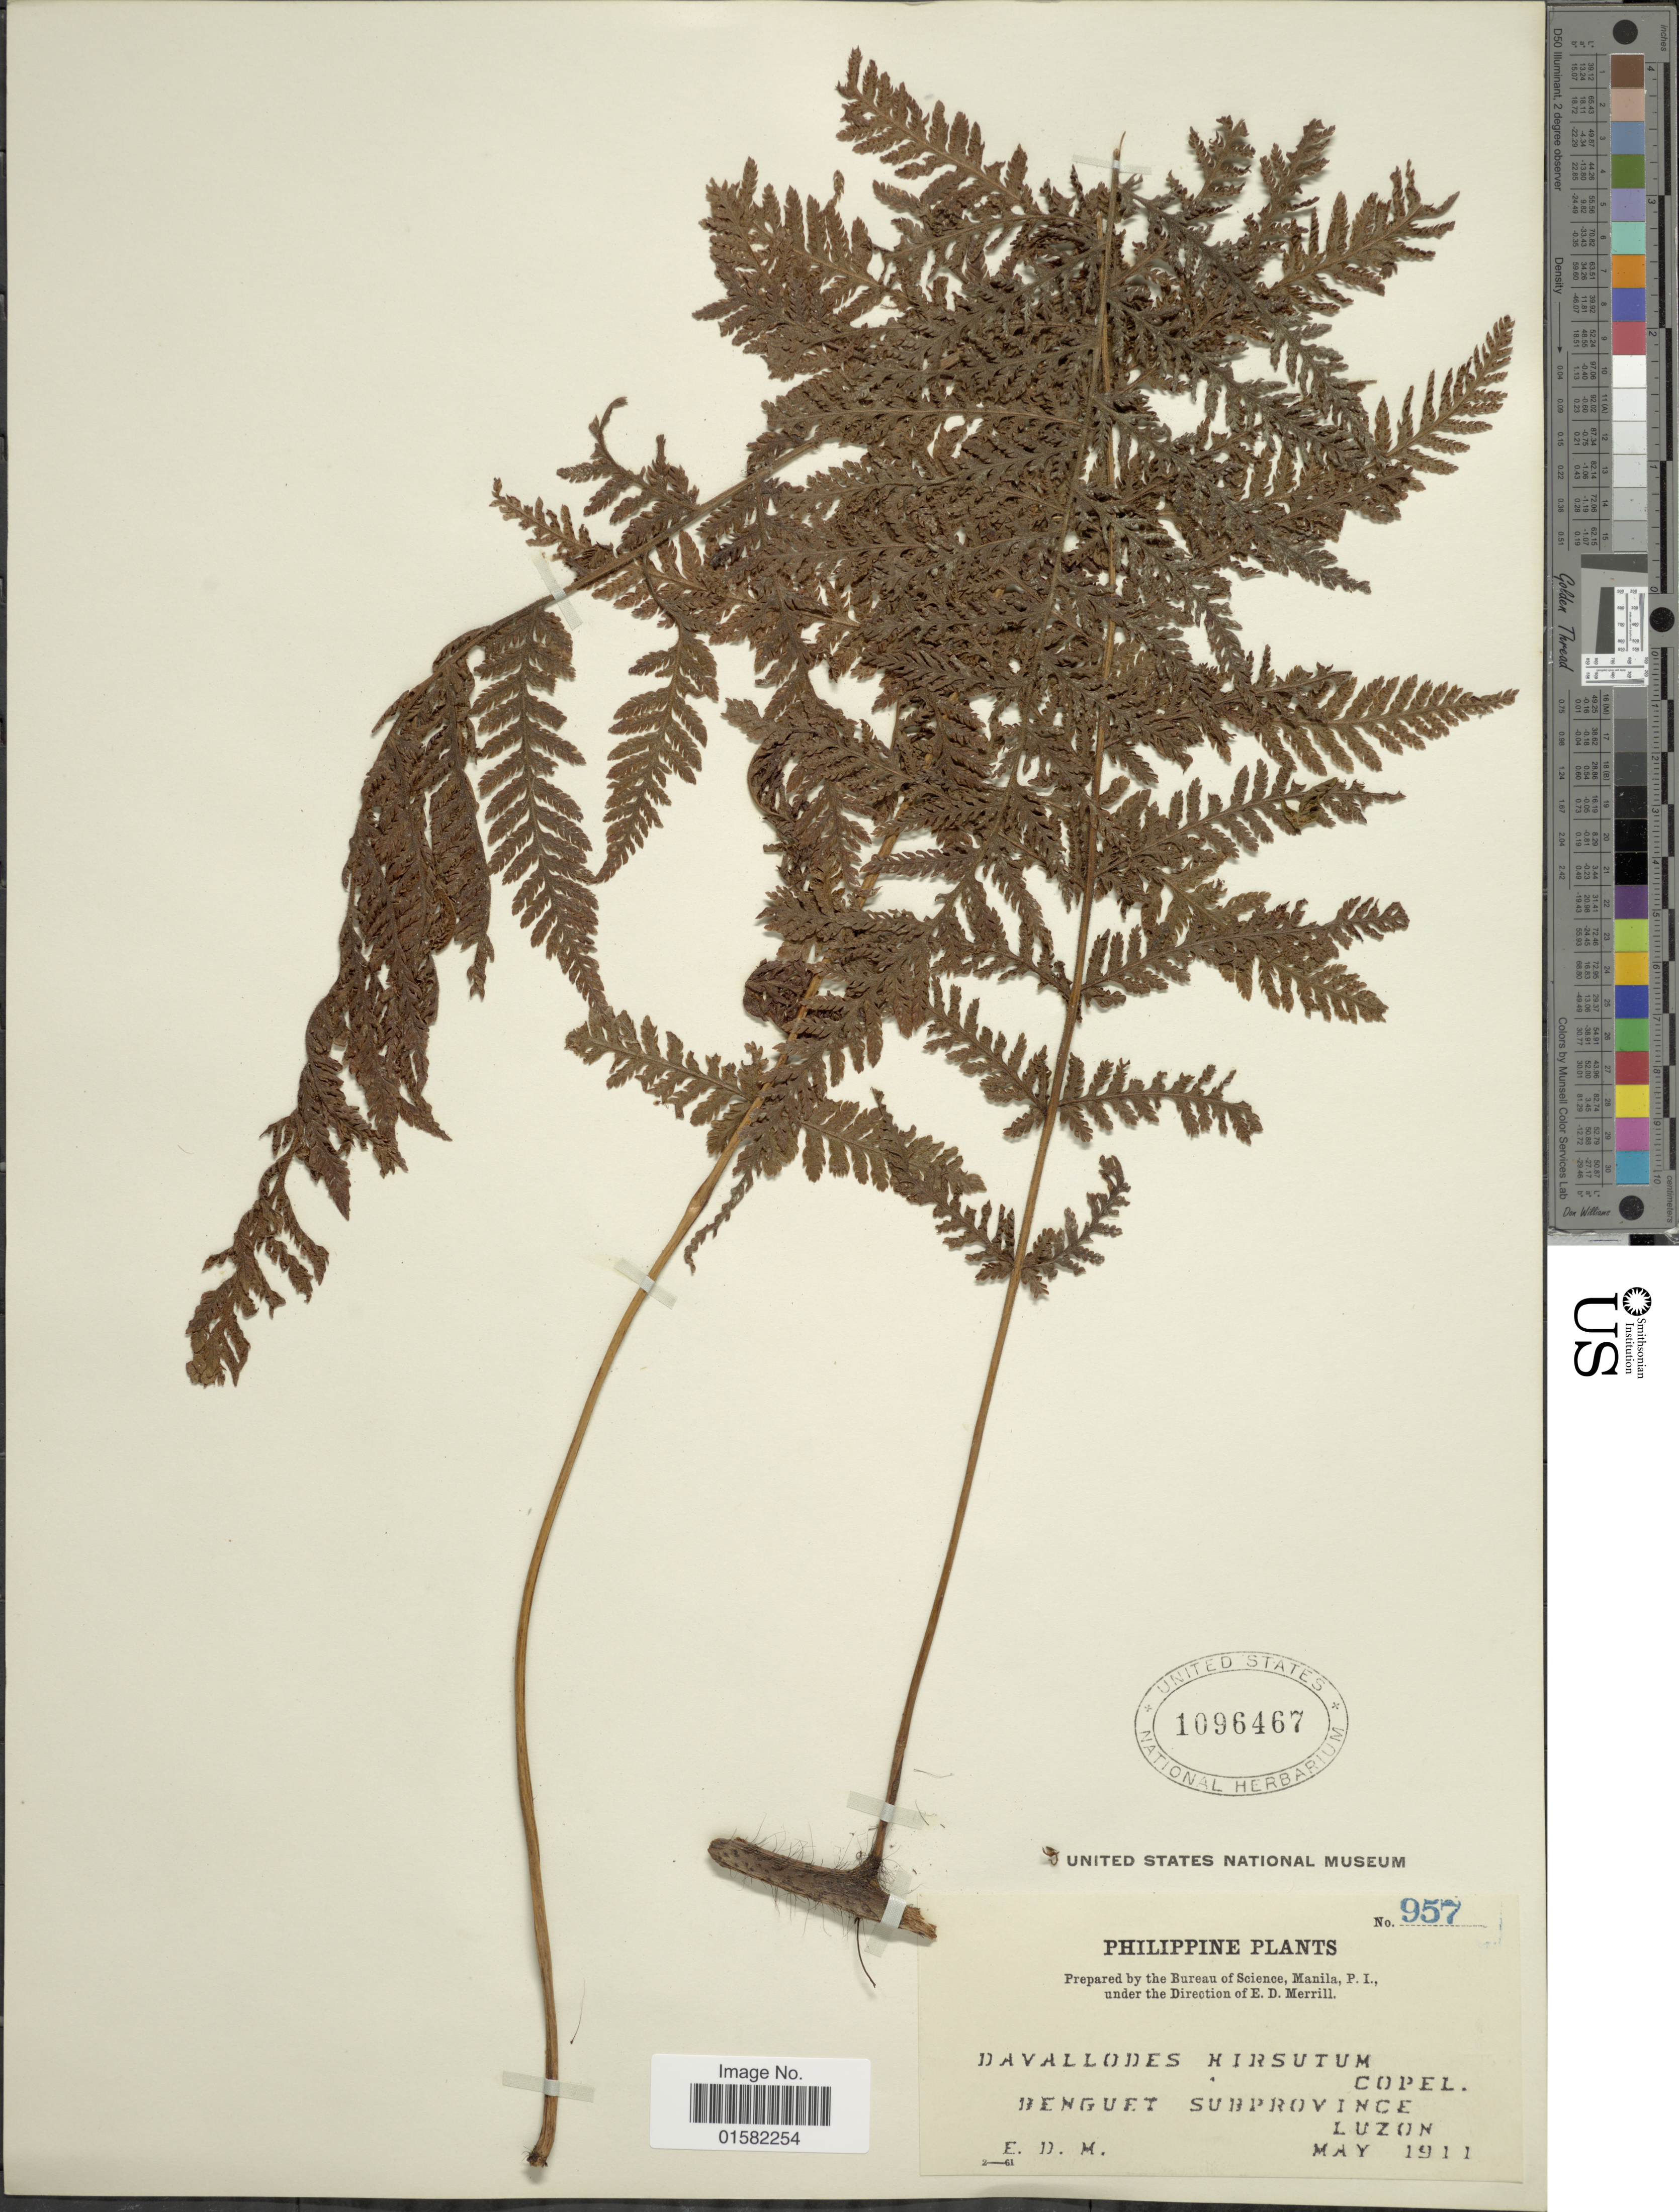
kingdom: Plantae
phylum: Tracheophyta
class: Polypodiopsida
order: Polypodiales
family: Davalliaceae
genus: Davallodes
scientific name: Davallodes hirsutum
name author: (J. Sm.) Copel.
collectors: E. D. Merrill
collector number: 957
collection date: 1911-05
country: Philippines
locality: Benguet Subprovince, Luzon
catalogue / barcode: US 1096467